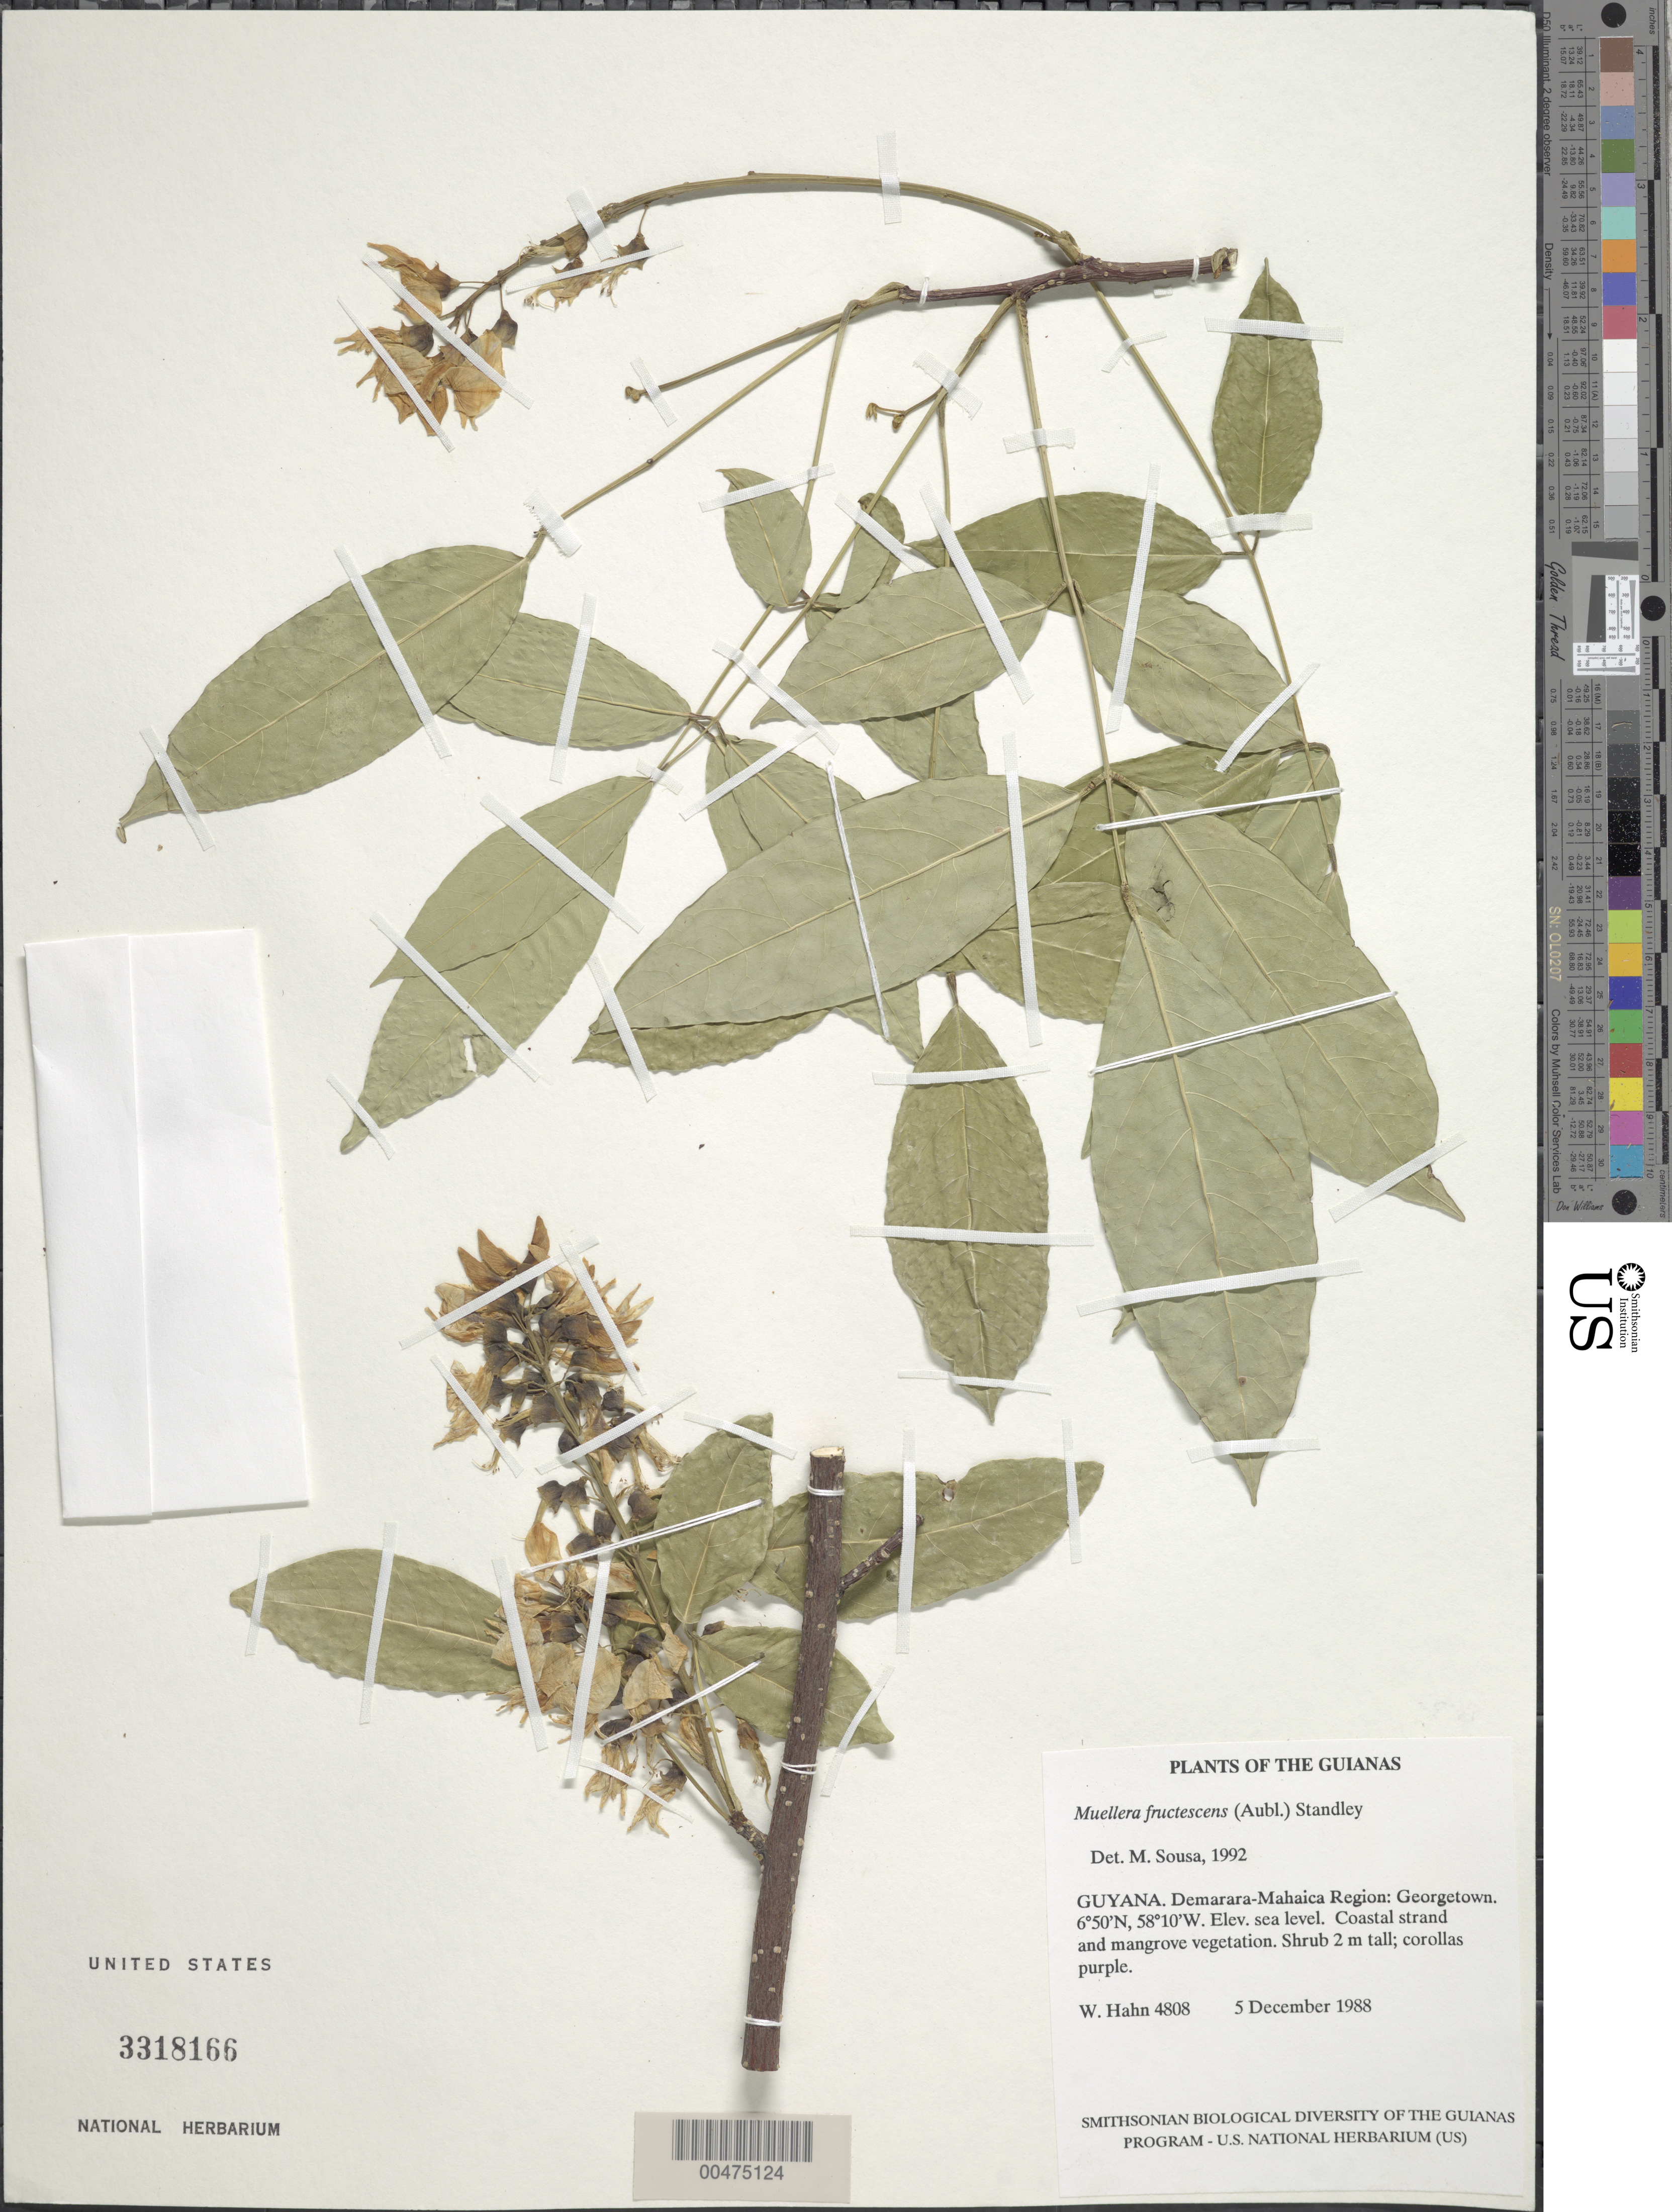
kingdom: Plantae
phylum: Tracheophyta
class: Magnoliopsida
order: Fabales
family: Fabaceae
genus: Muellera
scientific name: Muellera frutescens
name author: (Aubl.) Standl.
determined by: Sousa, M.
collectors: W. Hahn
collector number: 4808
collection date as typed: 5 December 1988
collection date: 1988-12-05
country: Guyana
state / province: Demerara-Mahaica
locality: Georgetown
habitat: Coastal strand and mangrove vegetation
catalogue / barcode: US 3318166